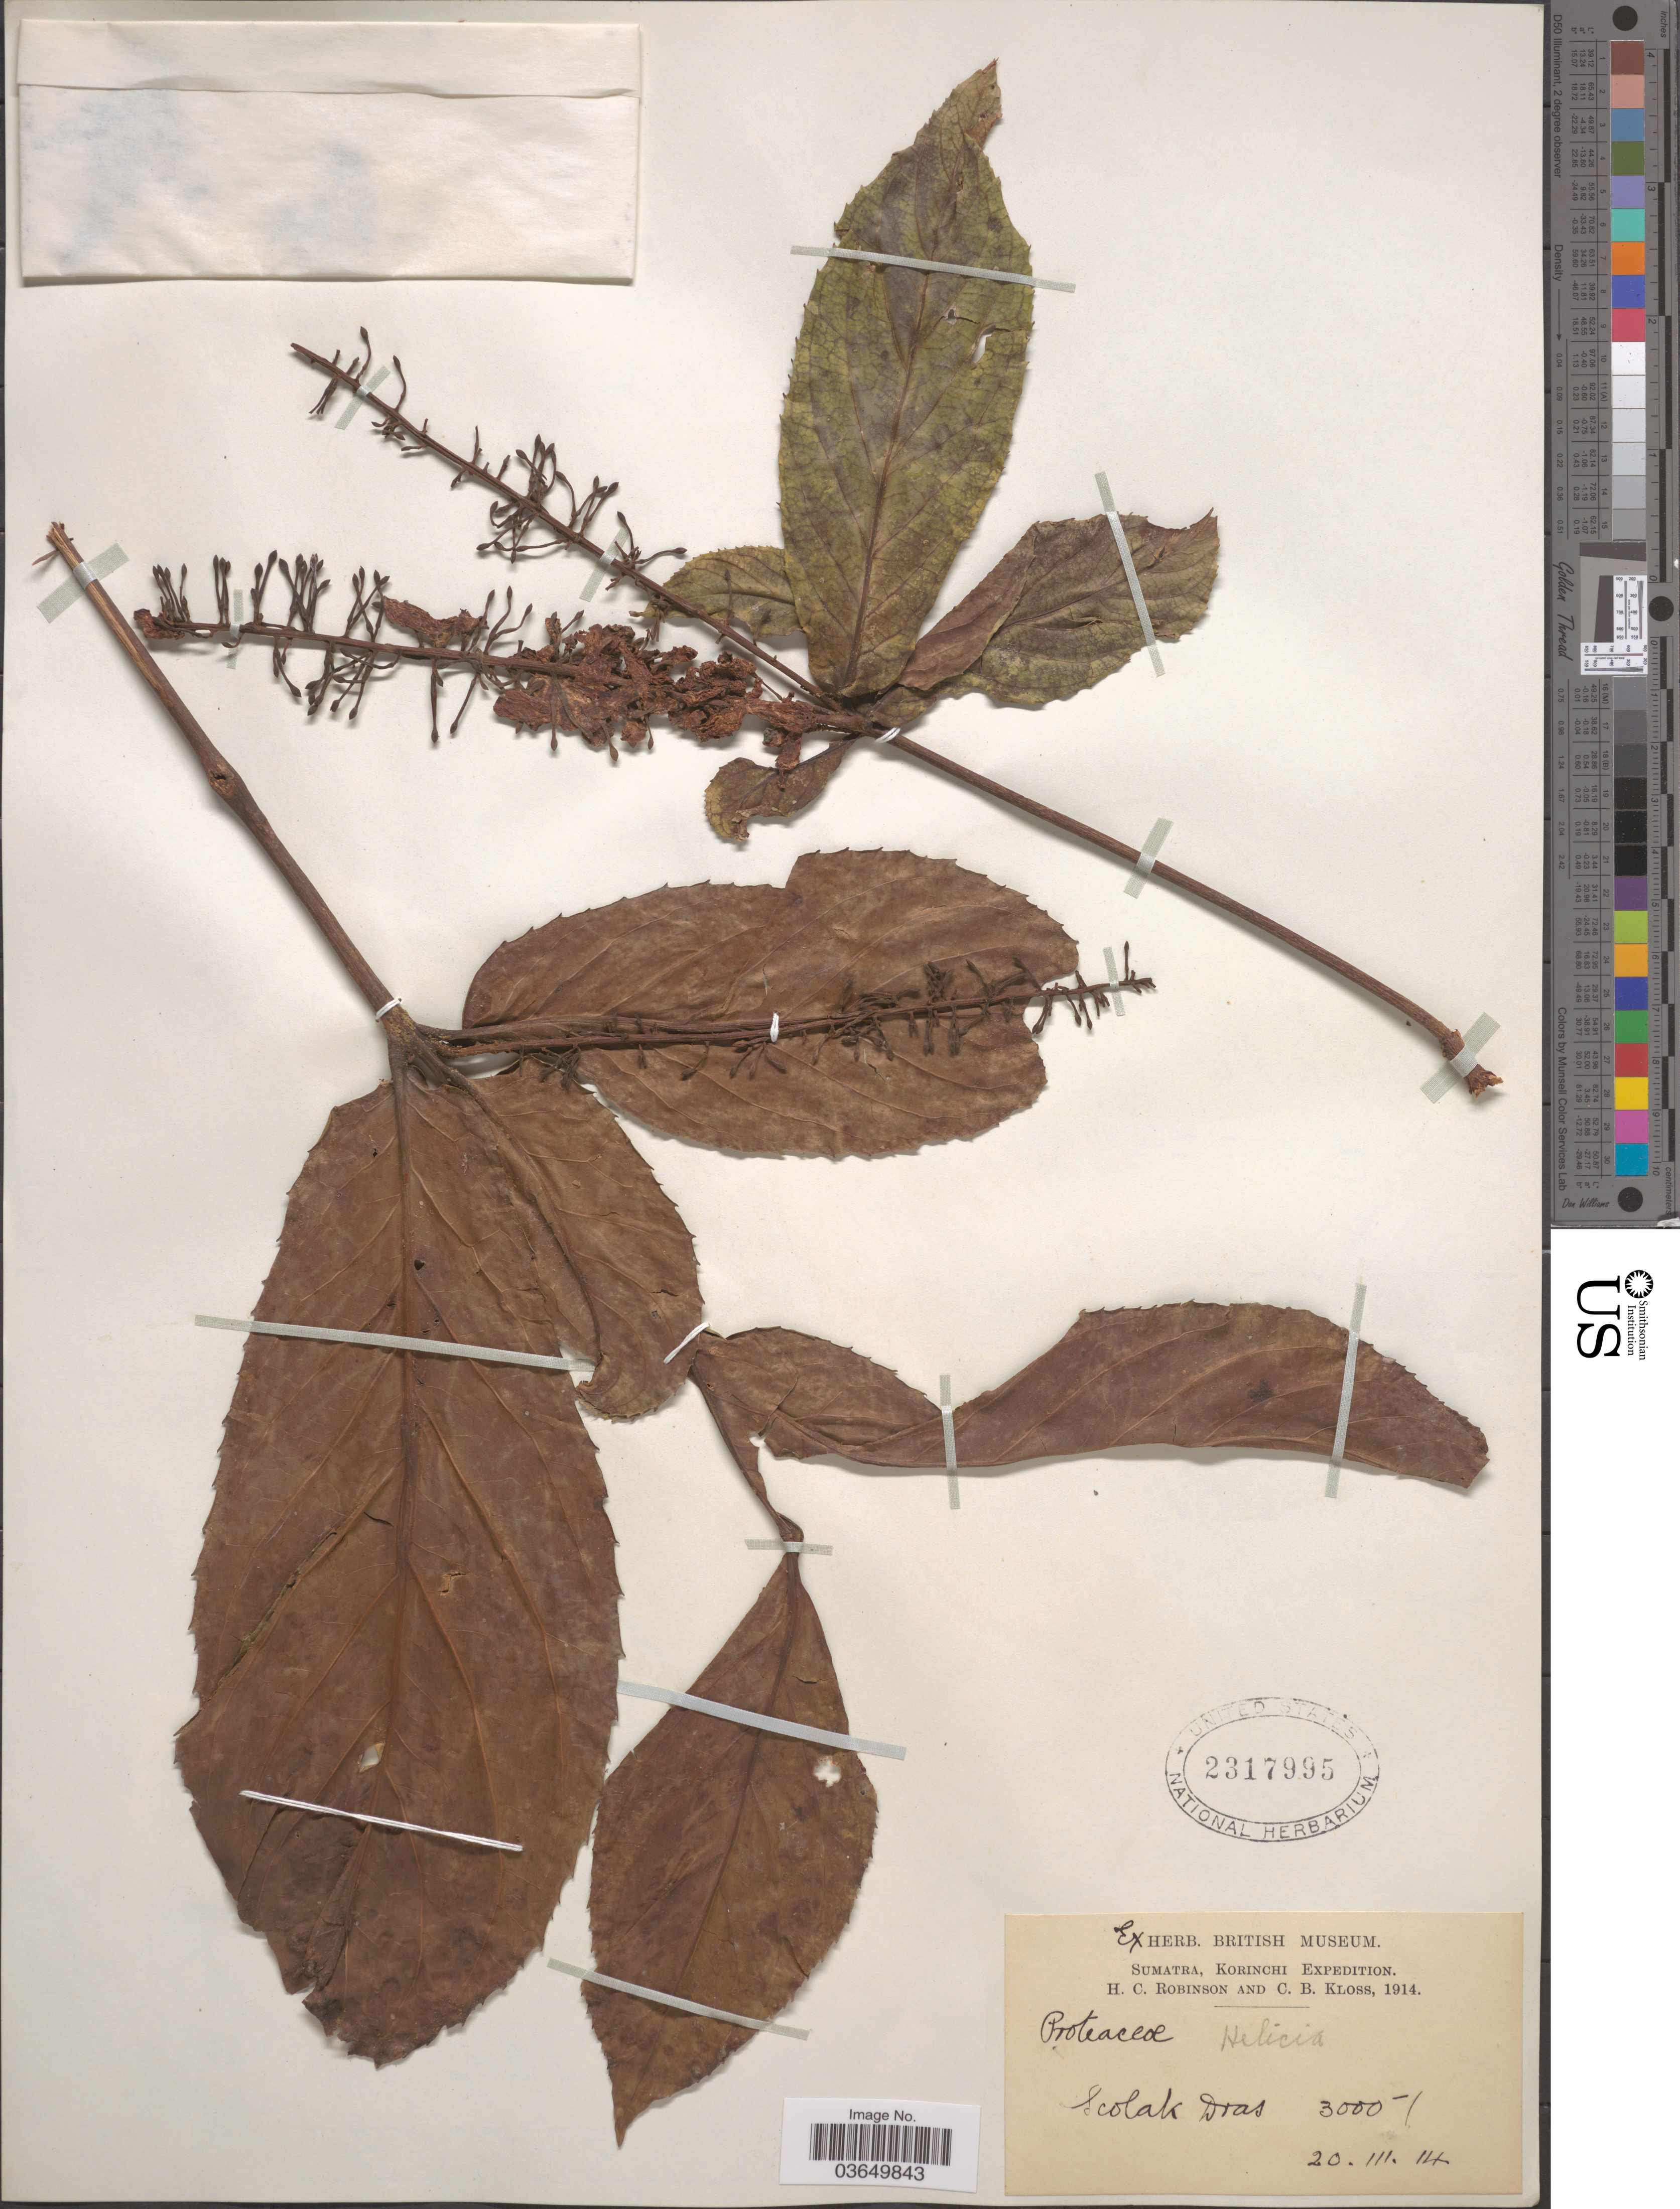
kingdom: Plantae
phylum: Tracheophyta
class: Magnoliopsida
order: Proteales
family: Proteaceae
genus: Helicia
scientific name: Helicia sp.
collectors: H. C. Robinson & C. Kloss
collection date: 1914-03-20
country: Indonesia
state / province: Sumatra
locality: Scolak Dras.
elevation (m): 914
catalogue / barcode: US 2317995